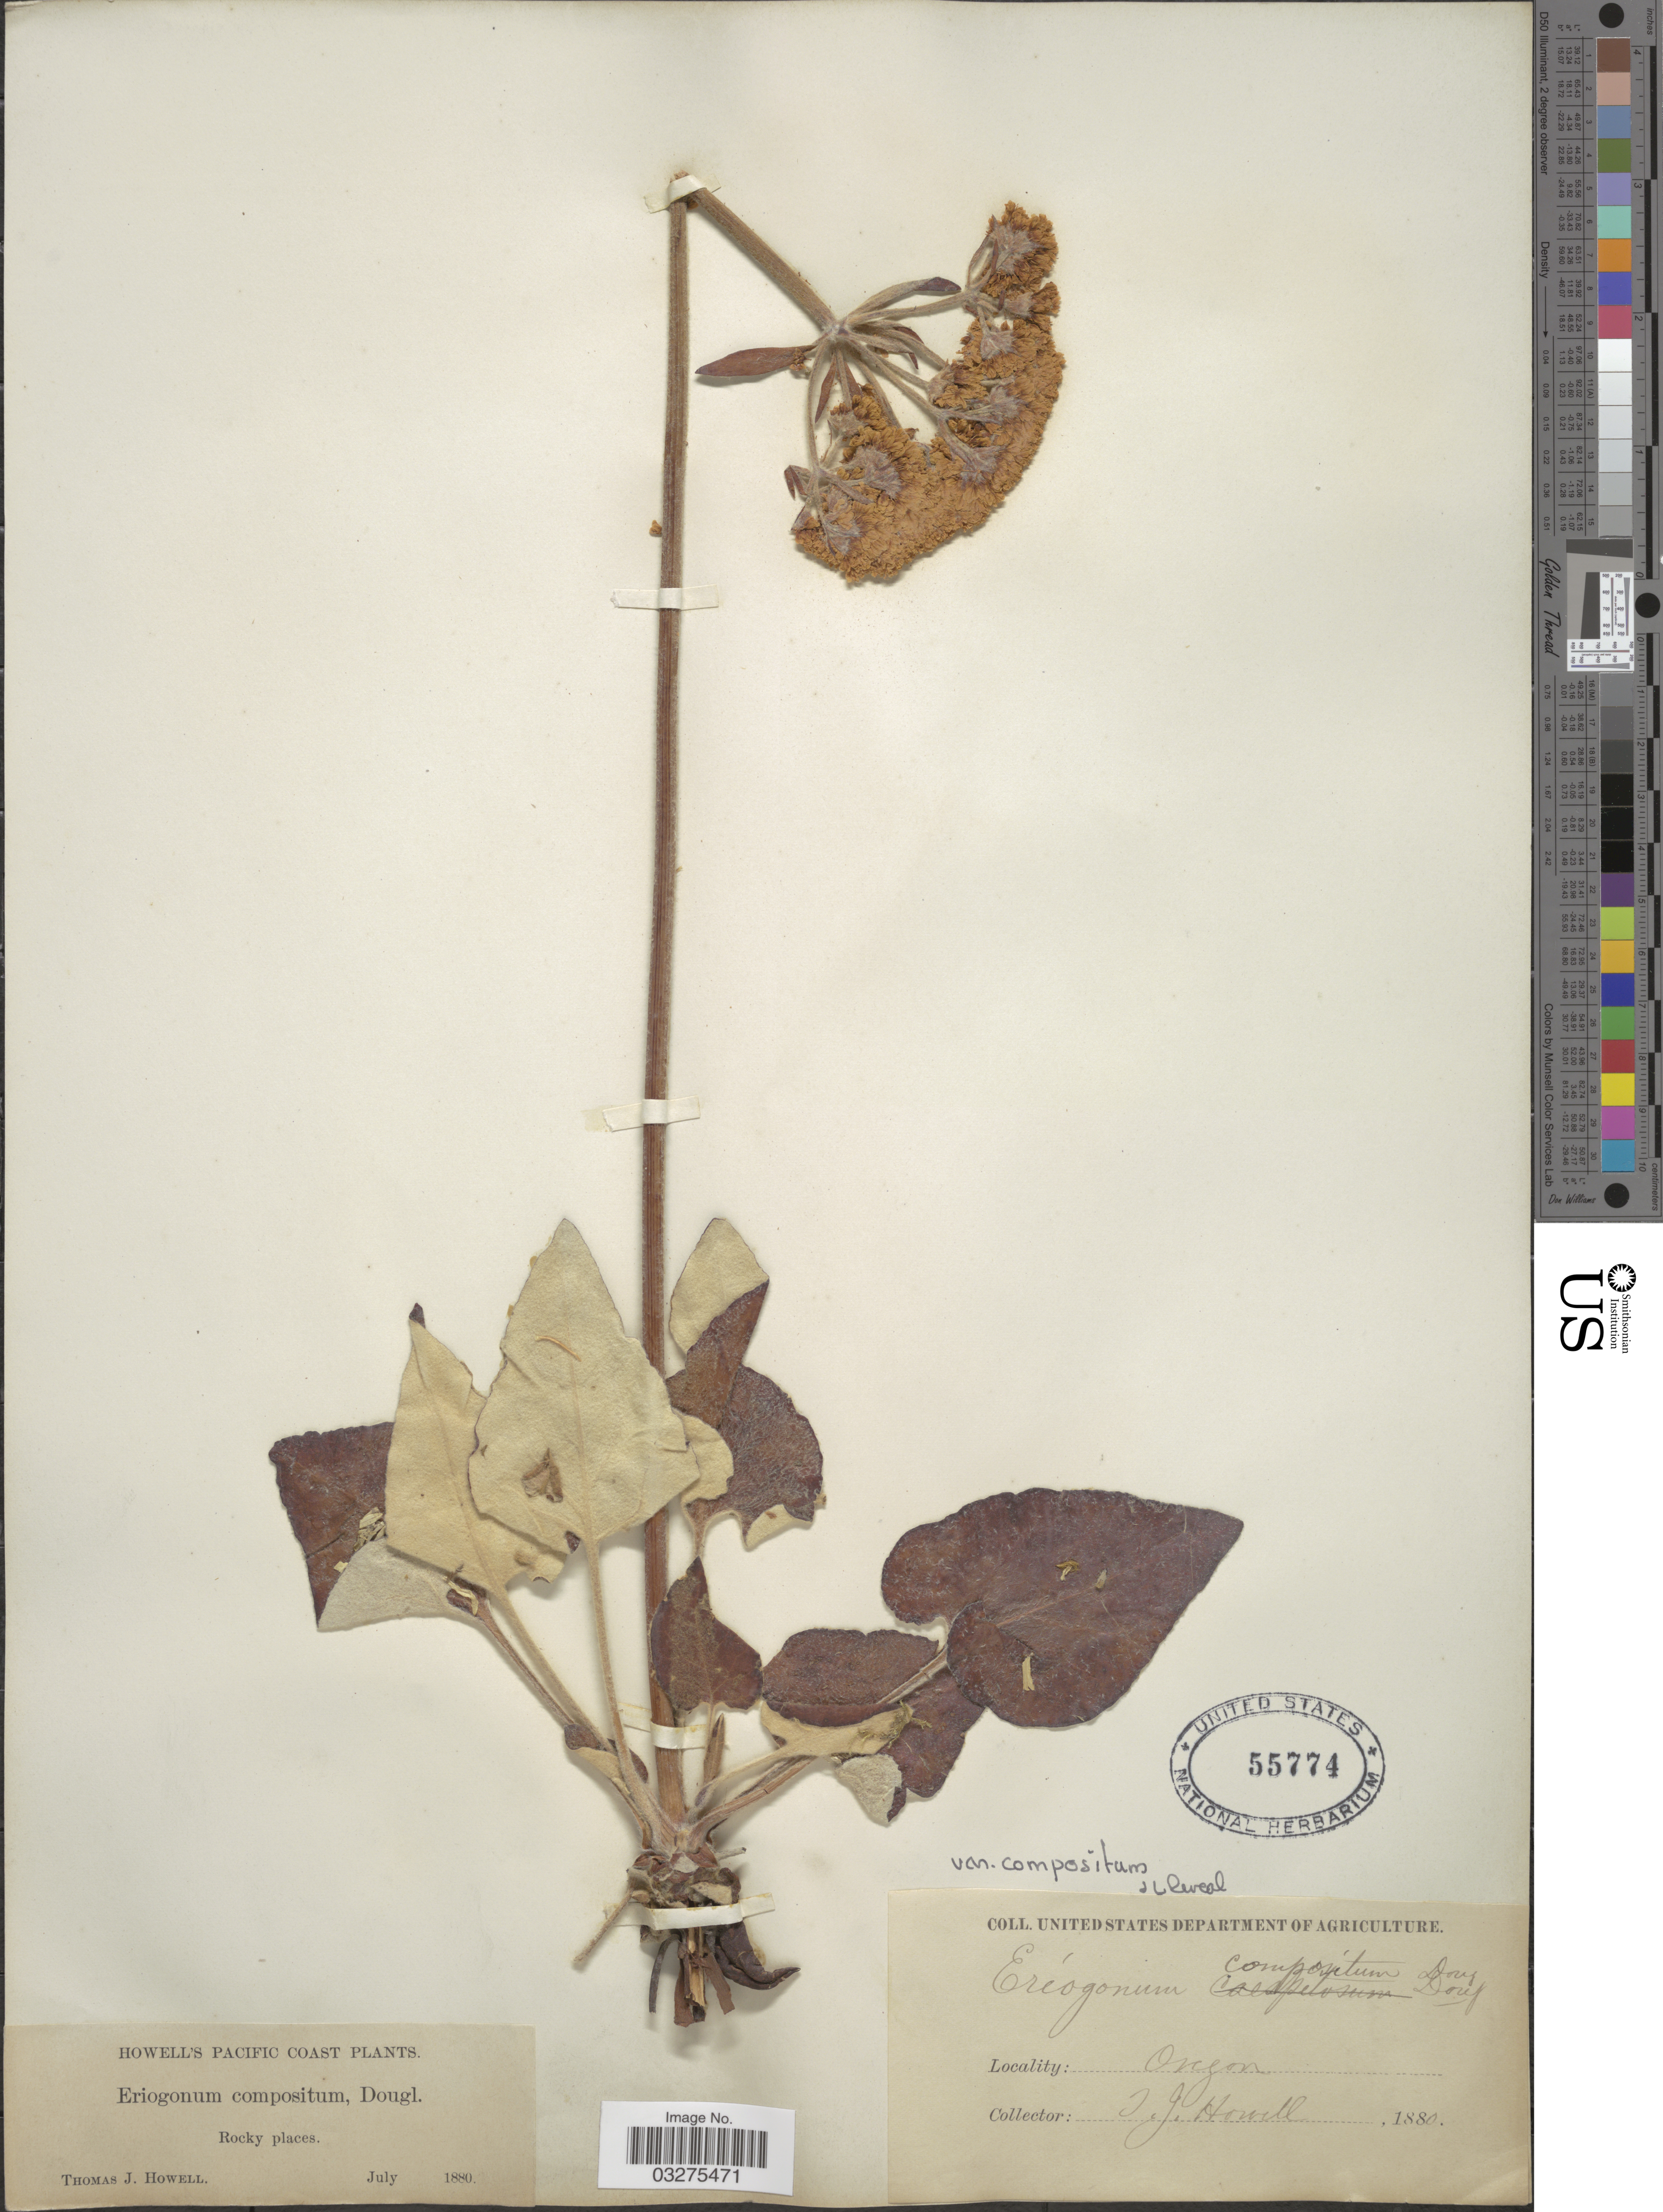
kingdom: Plantae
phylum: Tracheophyta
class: Magnoliopsida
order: Caryophyllales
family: Polygonaceae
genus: Eriogonum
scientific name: Eriogonum compositum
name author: Douglas ex Benth.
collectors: T. J. Howell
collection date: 1880-07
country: United States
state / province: Oregon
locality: Pacific Coast. Rocky places.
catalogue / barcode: US 55774